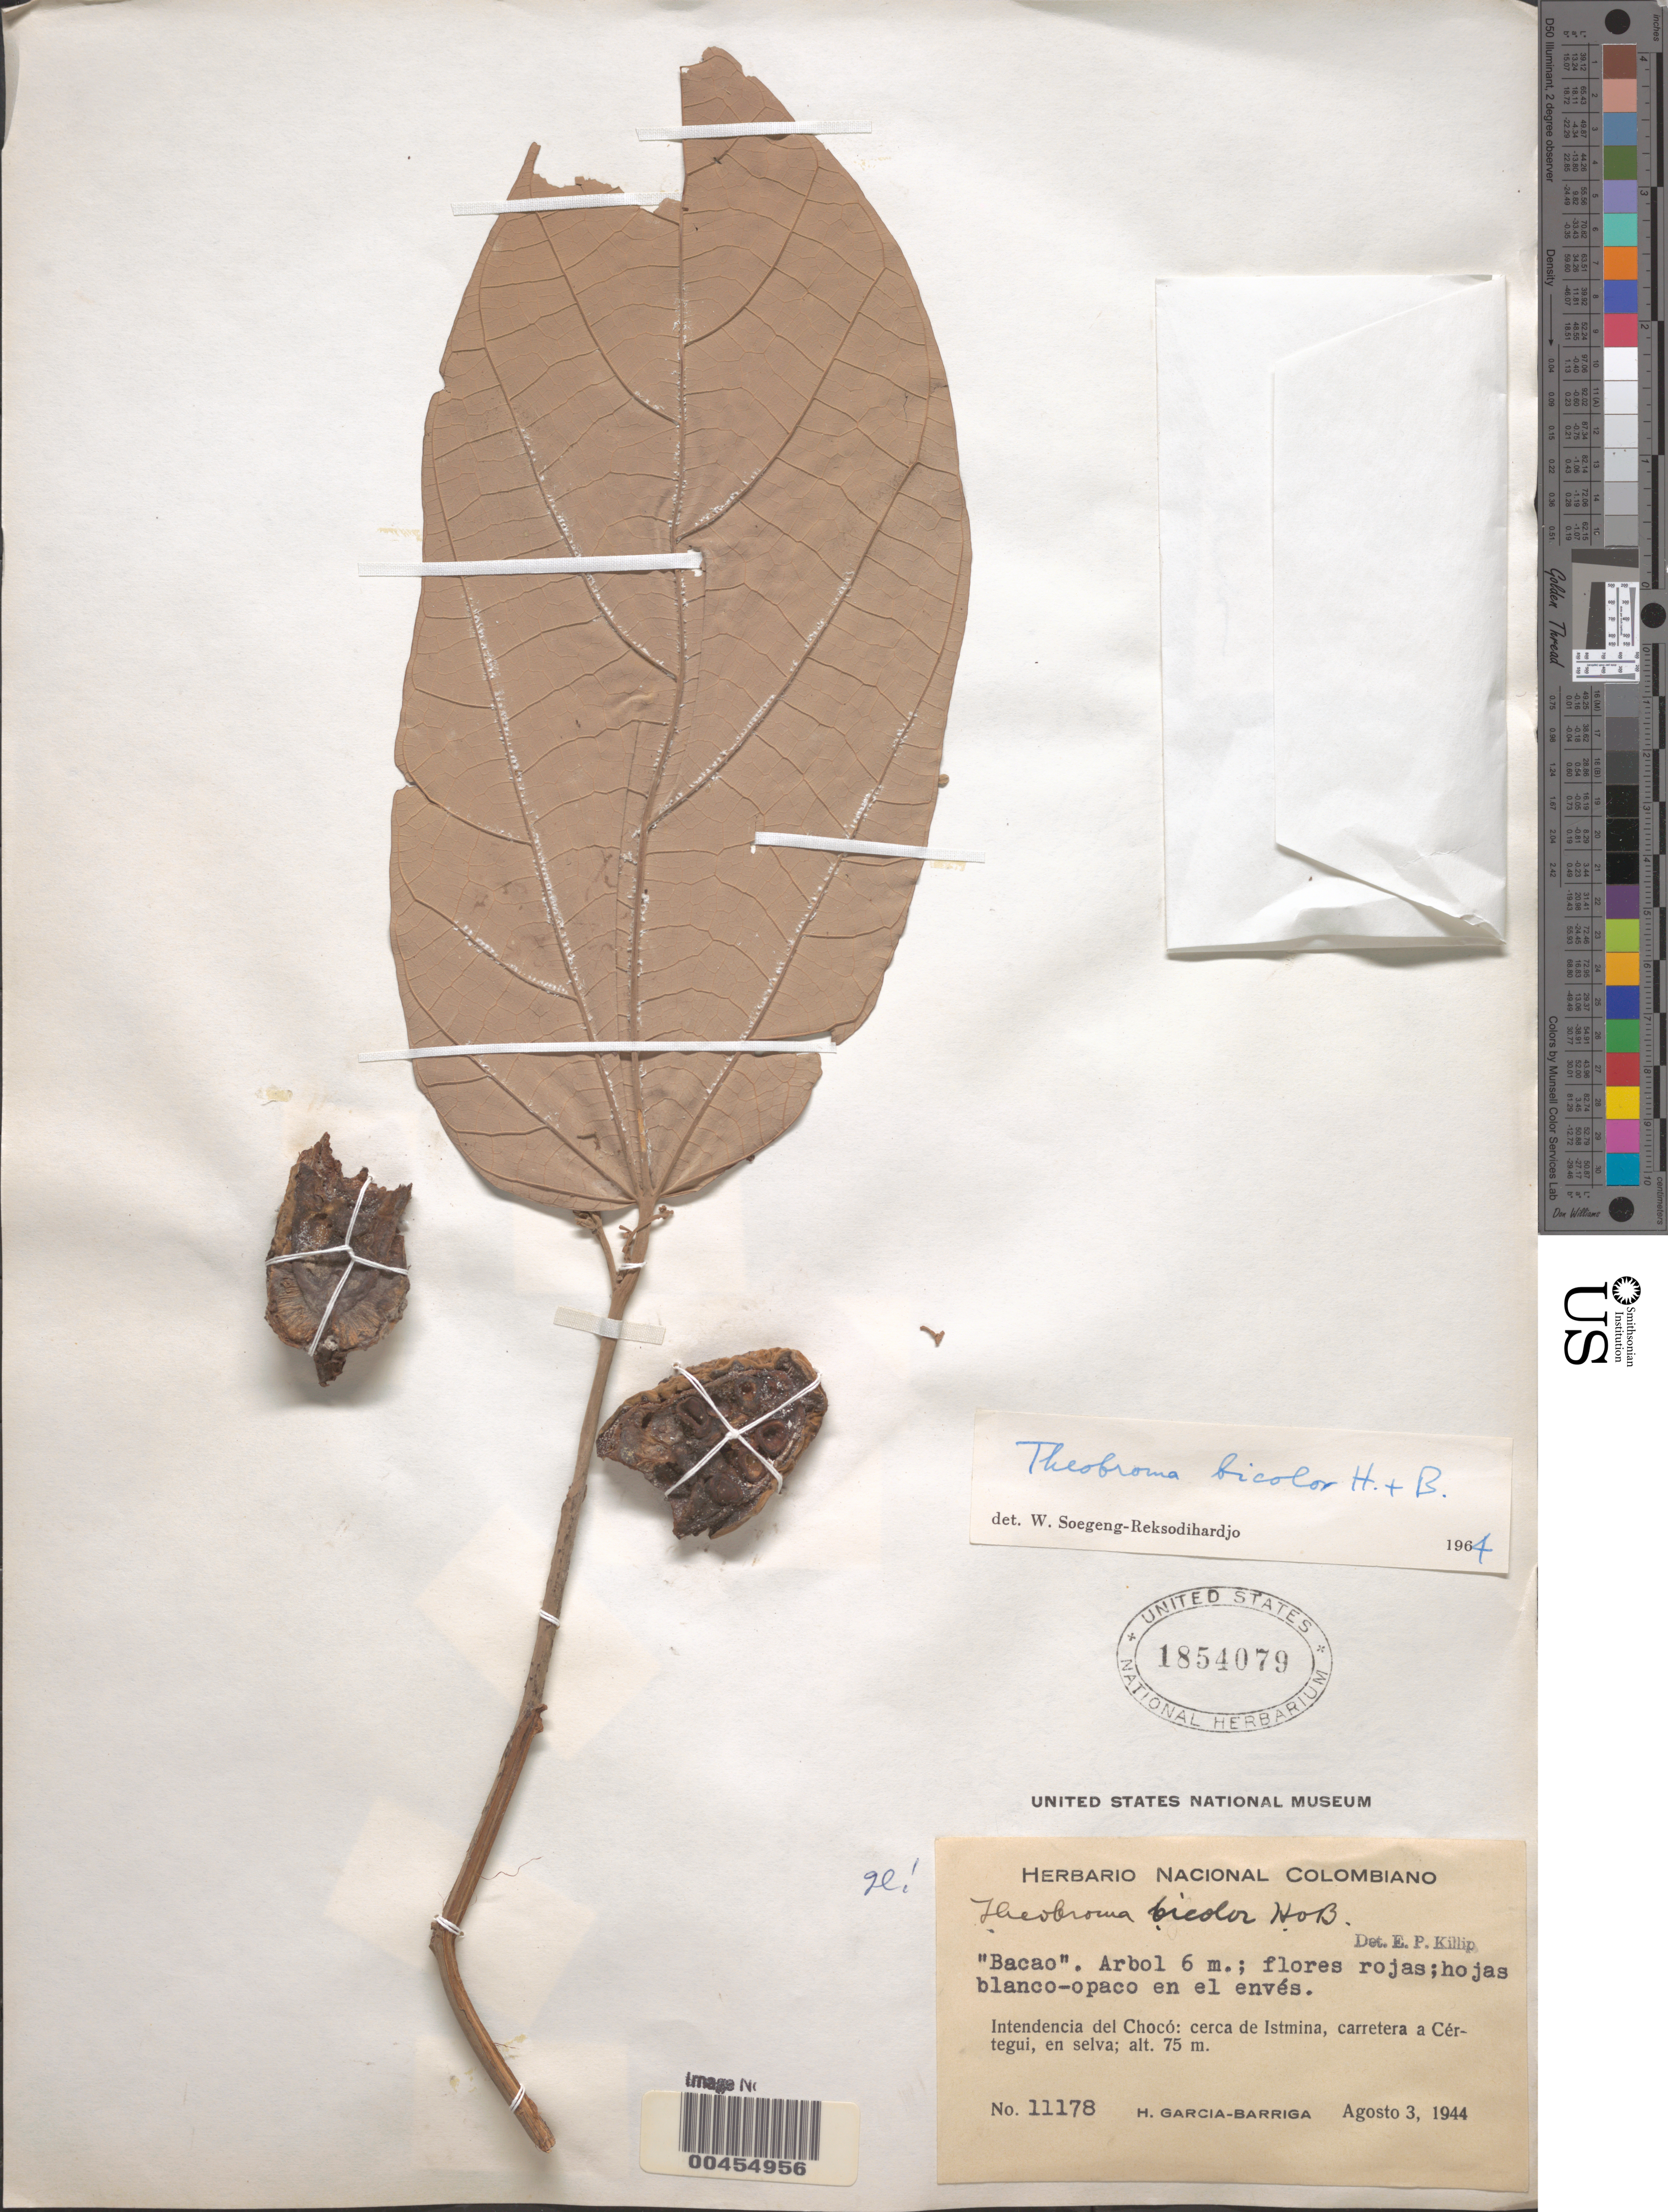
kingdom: Plantae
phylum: Tracheophyta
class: Magnoliopsida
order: Malvales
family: Malvaceae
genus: Theobroma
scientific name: Theobroma bicolor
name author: Bonpl.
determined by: Dorr, L. J., (BOT), Smithsonian Institution - National Museum of Natural History (UNITED STATES)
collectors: H. García Barriga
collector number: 11178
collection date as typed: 03 Aug 1944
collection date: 1944-08-03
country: Colombia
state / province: Chocó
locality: Cerca de IstMina, Carretera a Cértegui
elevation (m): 75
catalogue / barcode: US 1854079